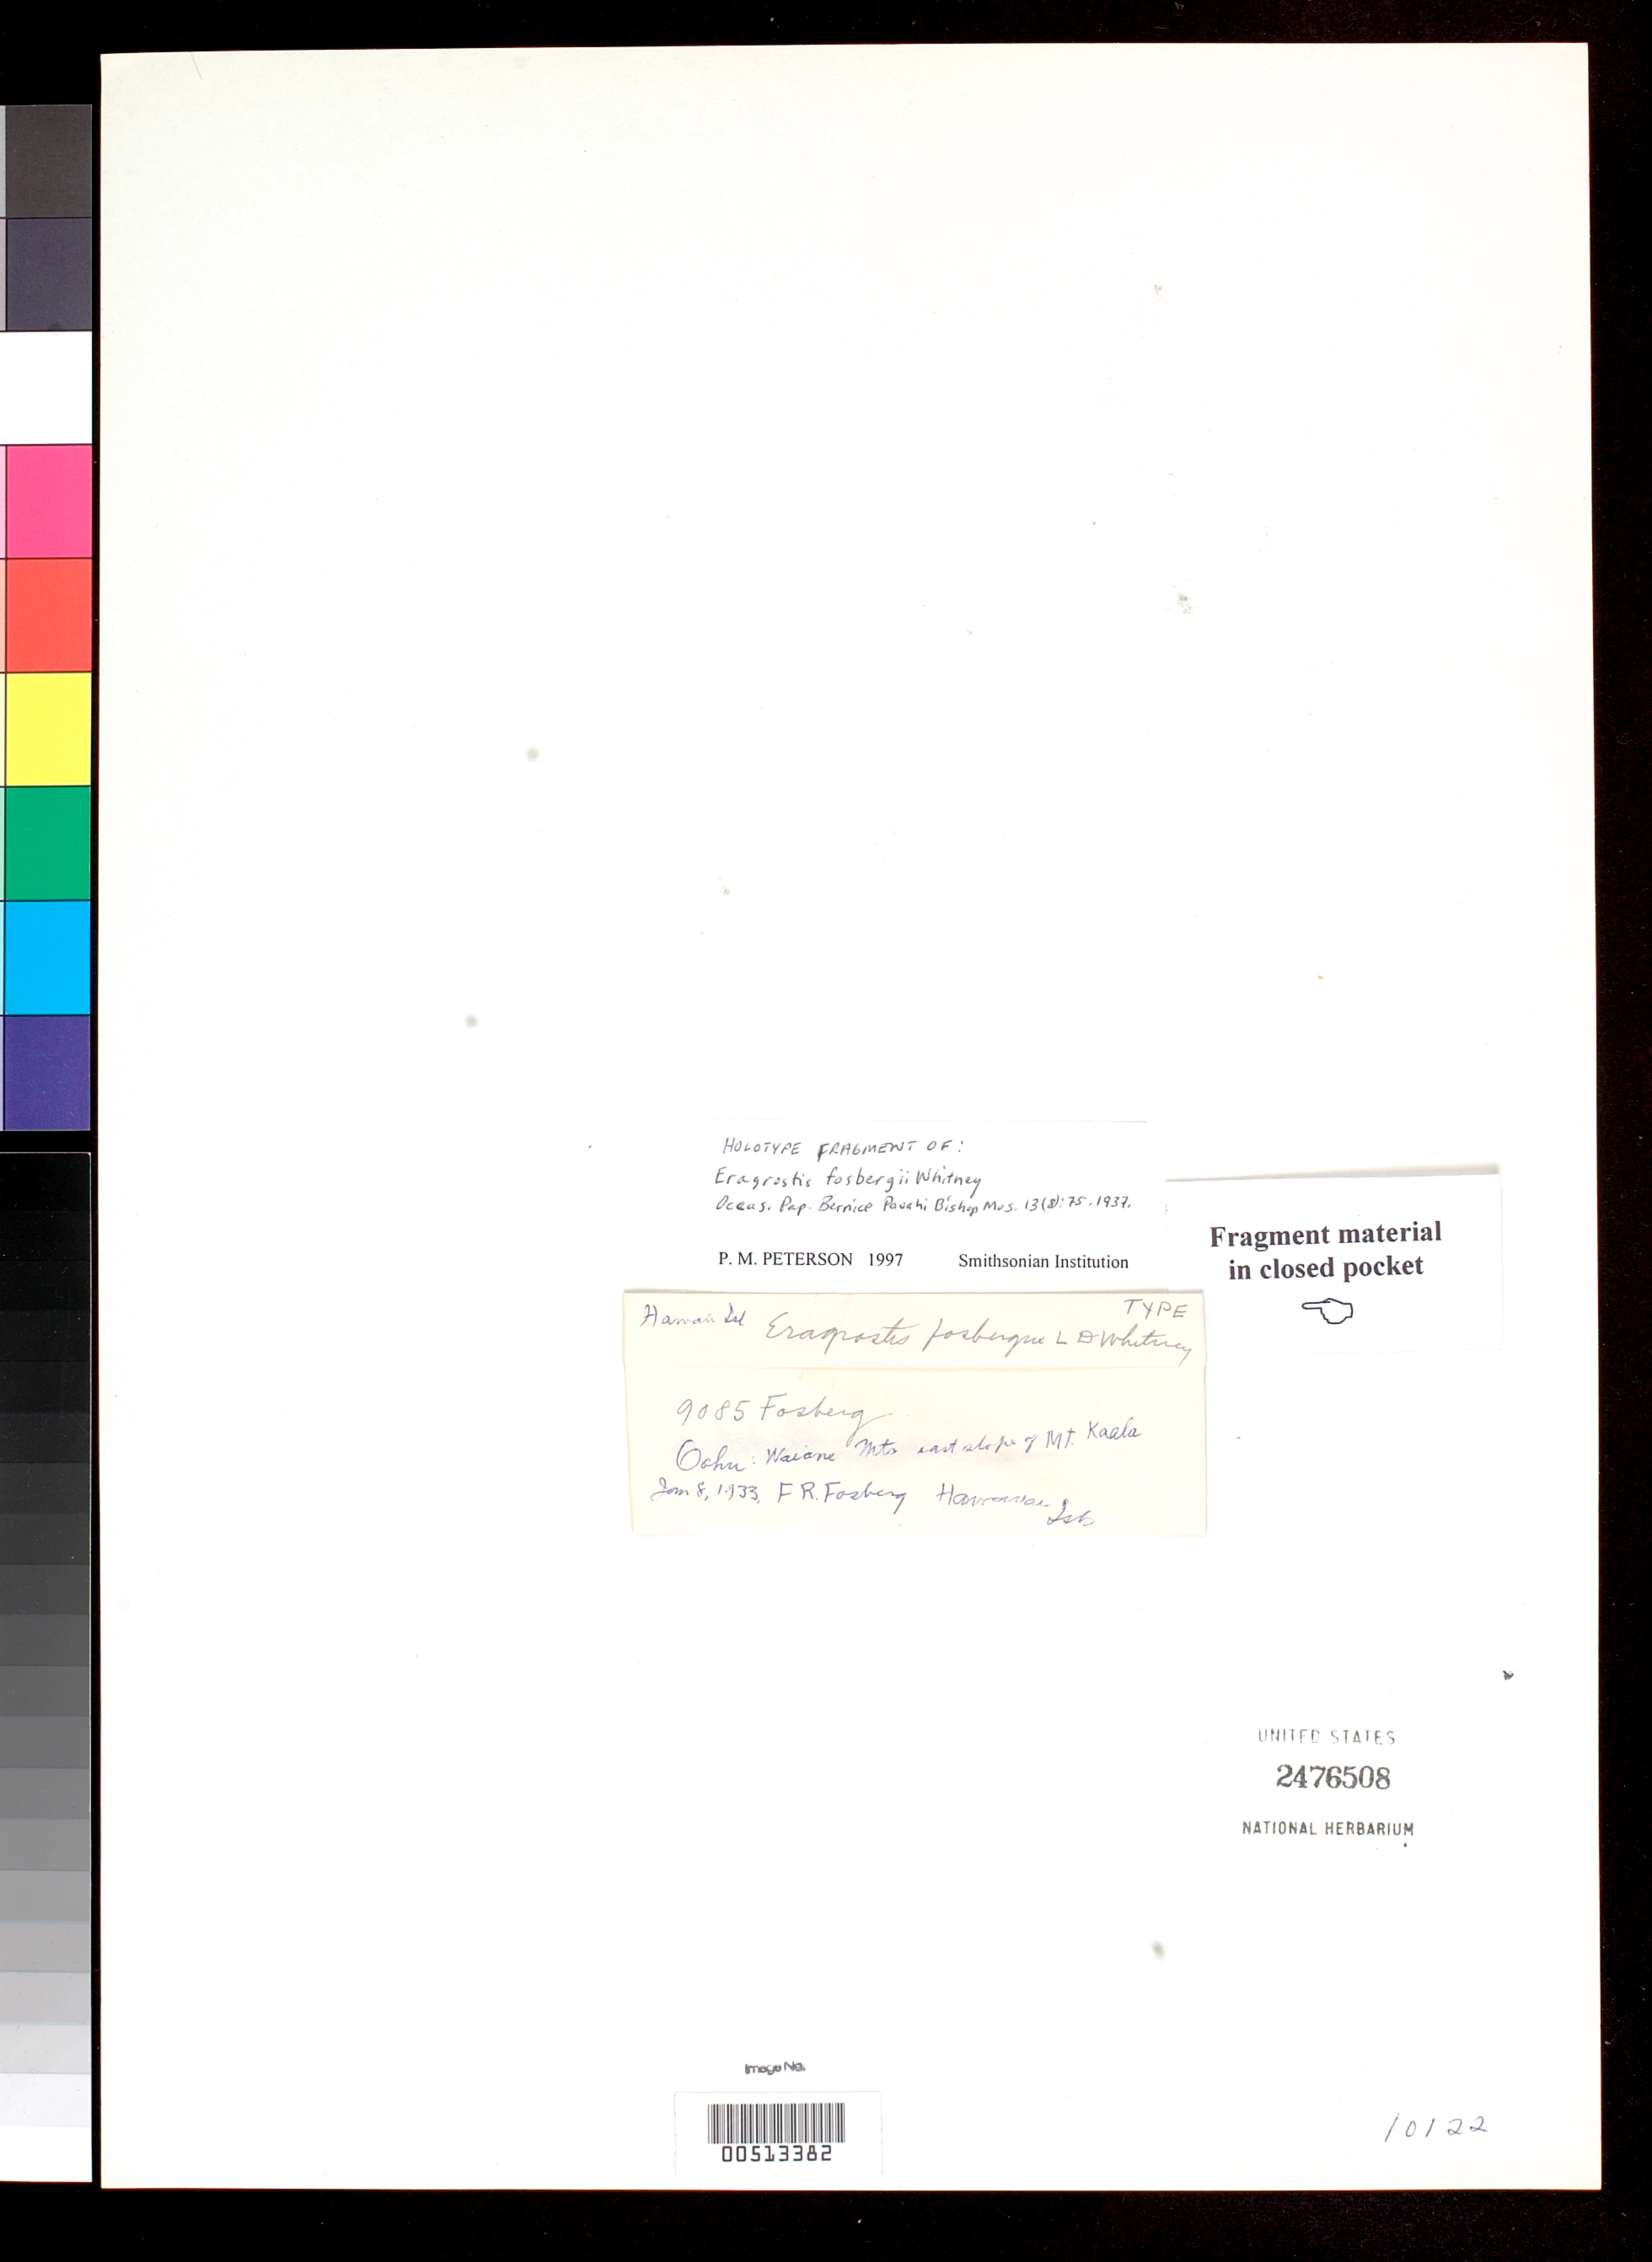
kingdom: Plantae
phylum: Tracheophyta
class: Liliopsida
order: Poales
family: Poaceae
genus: Eragrostis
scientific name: Eragrostis fosbergii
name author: Whitney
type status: Type Fragment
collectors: F. R. Fosberg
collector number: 9085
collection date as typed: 08 Jan 1933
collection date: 1933-01-08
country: United States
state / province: Hawaii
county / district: Honolulu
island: Oahu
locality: Waianae Mts., E slope of Mt. Kaala.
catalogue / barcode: US 2476508